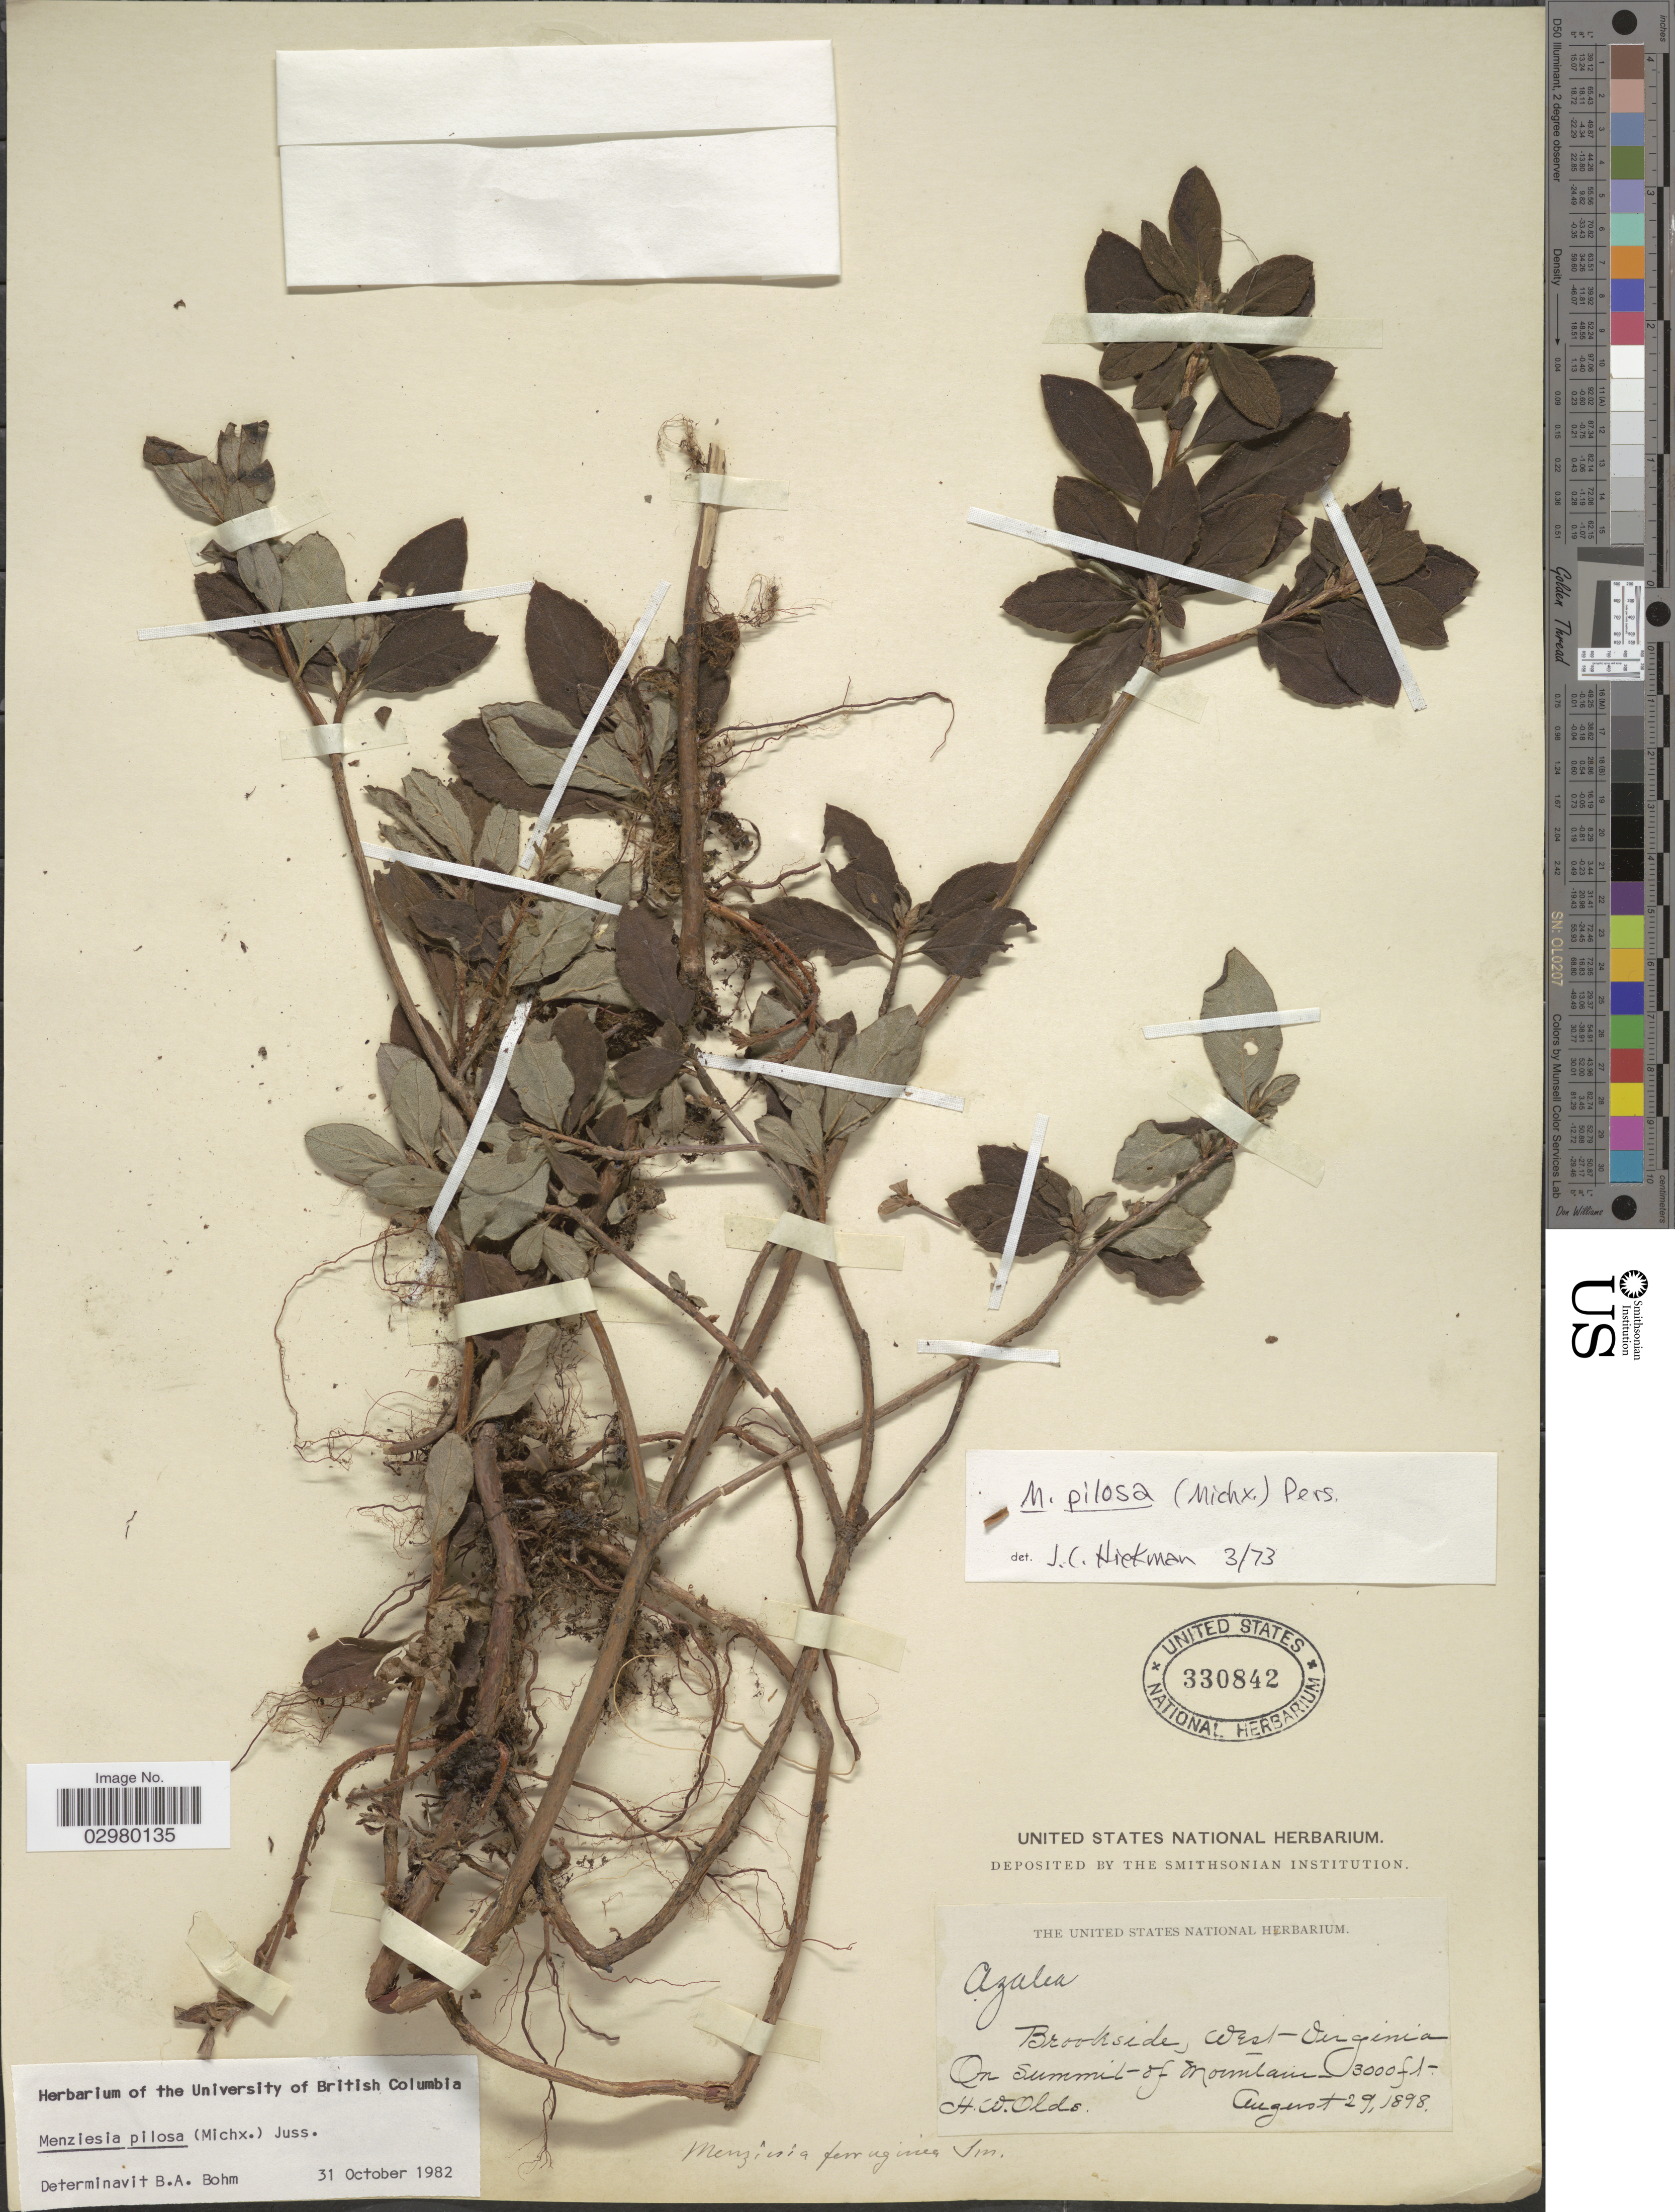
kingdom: Plantae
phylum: Tracheophyta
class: Magnoliopsida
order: Ericales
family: Ericaceae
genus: Menziesia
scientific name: Menziesia pilosa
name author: (Michx.) Juss.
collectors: H. W. Olds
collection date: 1898-08-29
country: United States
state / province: West Virginia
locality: Brookside. On summi tof Mountain.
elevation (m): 914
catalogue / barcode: US 330842